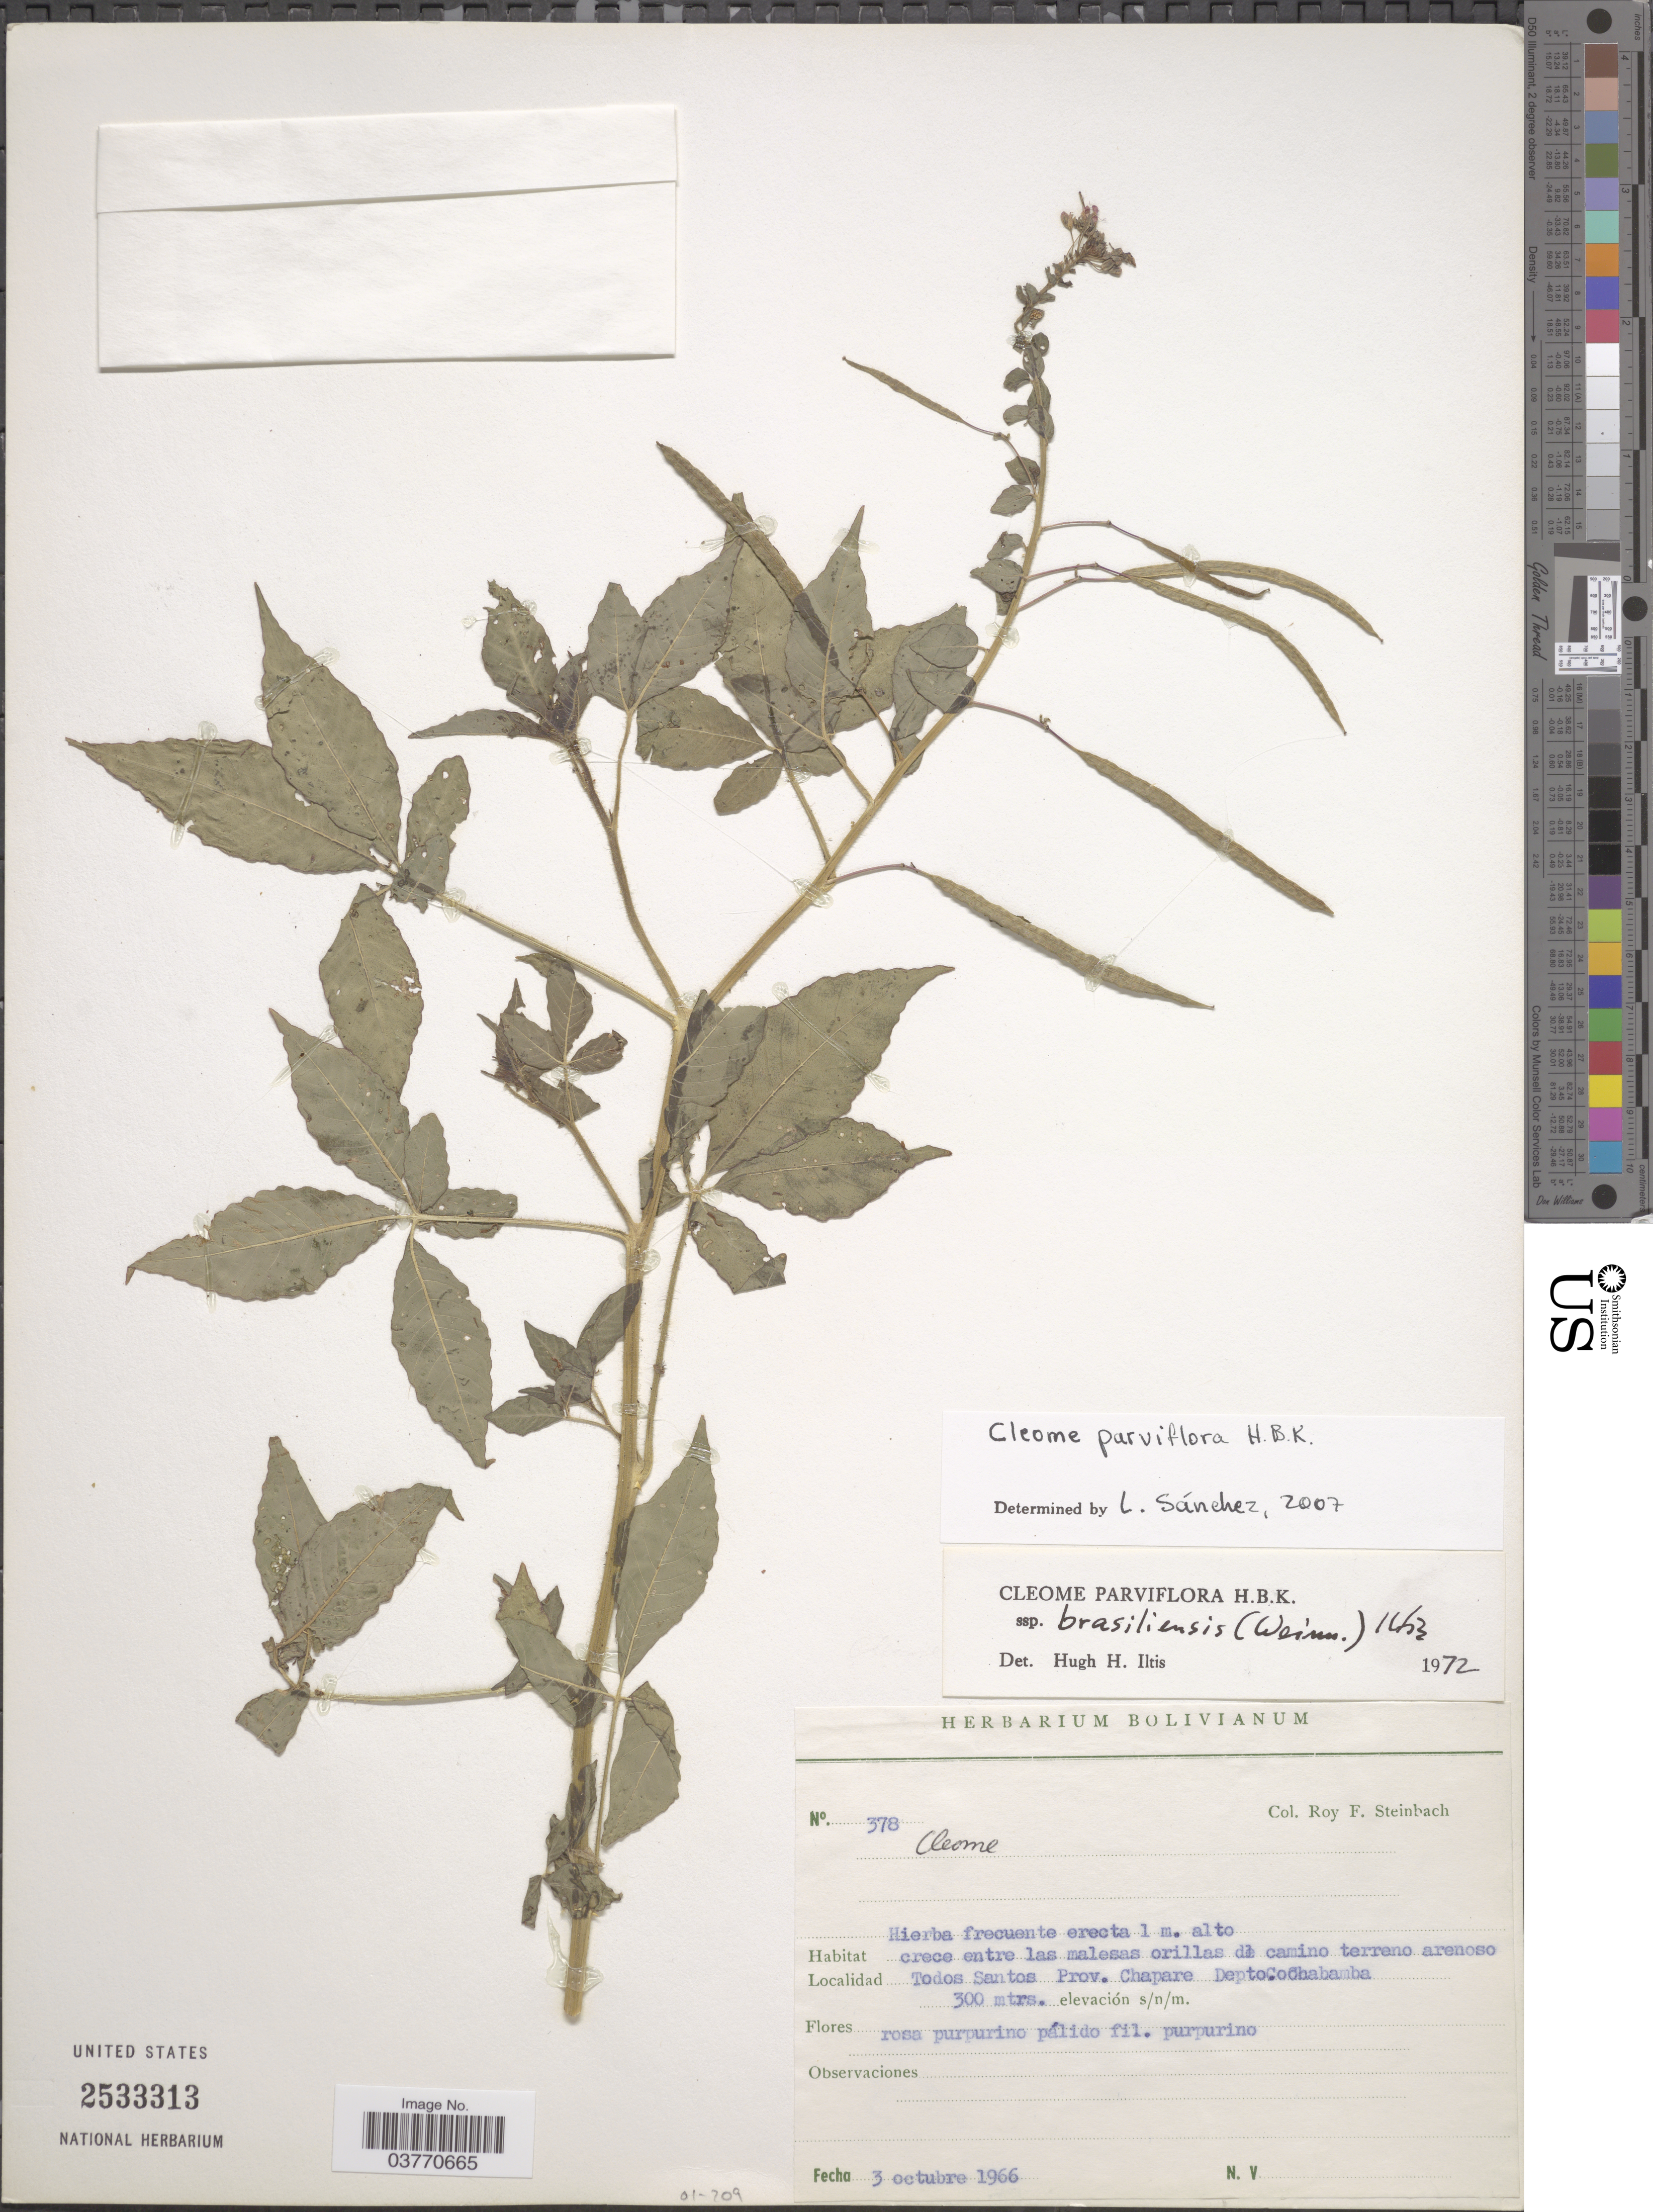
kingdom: Plantae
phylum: Tracheophyta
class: Magnoliopsida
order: Brassicales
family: Cleomaceae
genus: Tarenaya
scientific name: Tarenaya parviflora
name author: (Kunth) Iltis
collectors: R. F. Steinbach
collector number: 378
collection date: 1966-10-03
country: Bolivia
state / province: Cochabamba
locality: Todos Santos. Prov. Chapare. Depto. Cochabamba.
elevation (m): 300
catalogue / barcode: US 2533313